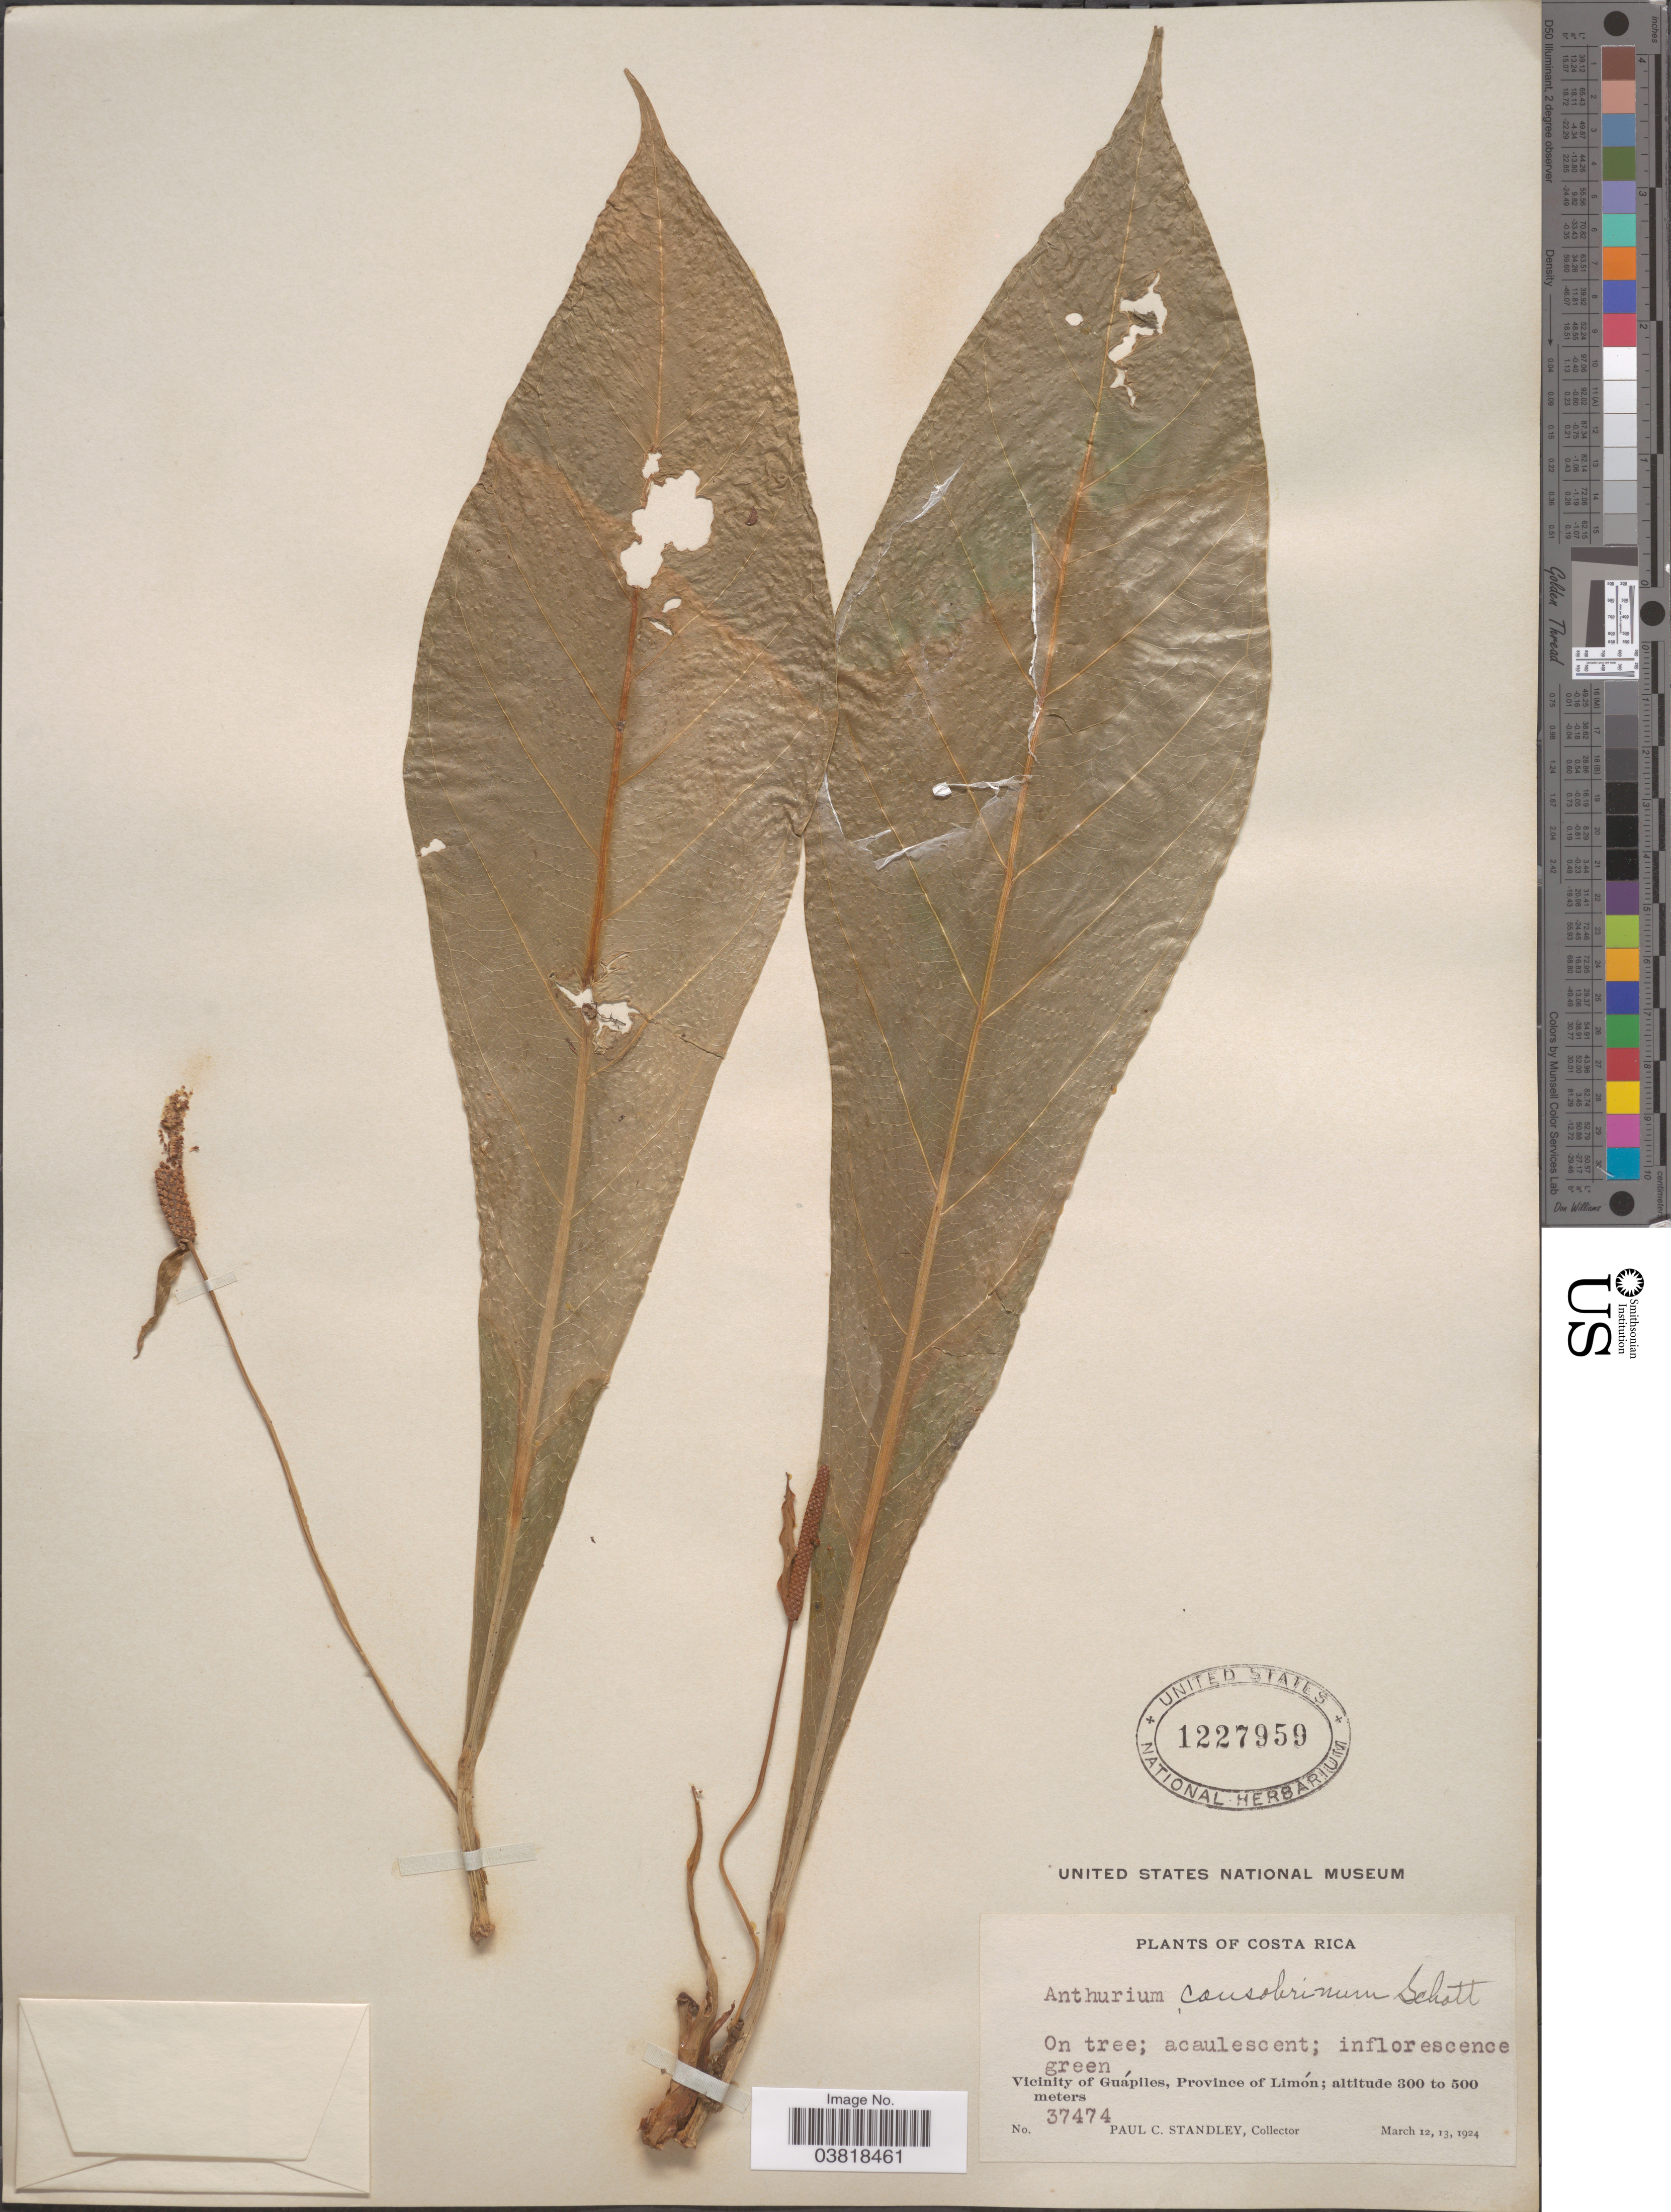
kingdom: Plantae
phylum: Tracheophyta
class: Liliopsida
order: Alismatales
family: Araceae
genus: Anthurium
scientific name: Anthurium consobrinum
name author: Schott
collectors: P. C. Standley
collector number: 37474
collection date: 1924-03-12/1924-03-13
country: Costa Rica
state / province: Limón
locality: Vicinity of Guápiles.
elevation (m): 300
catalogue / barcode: US 1227959